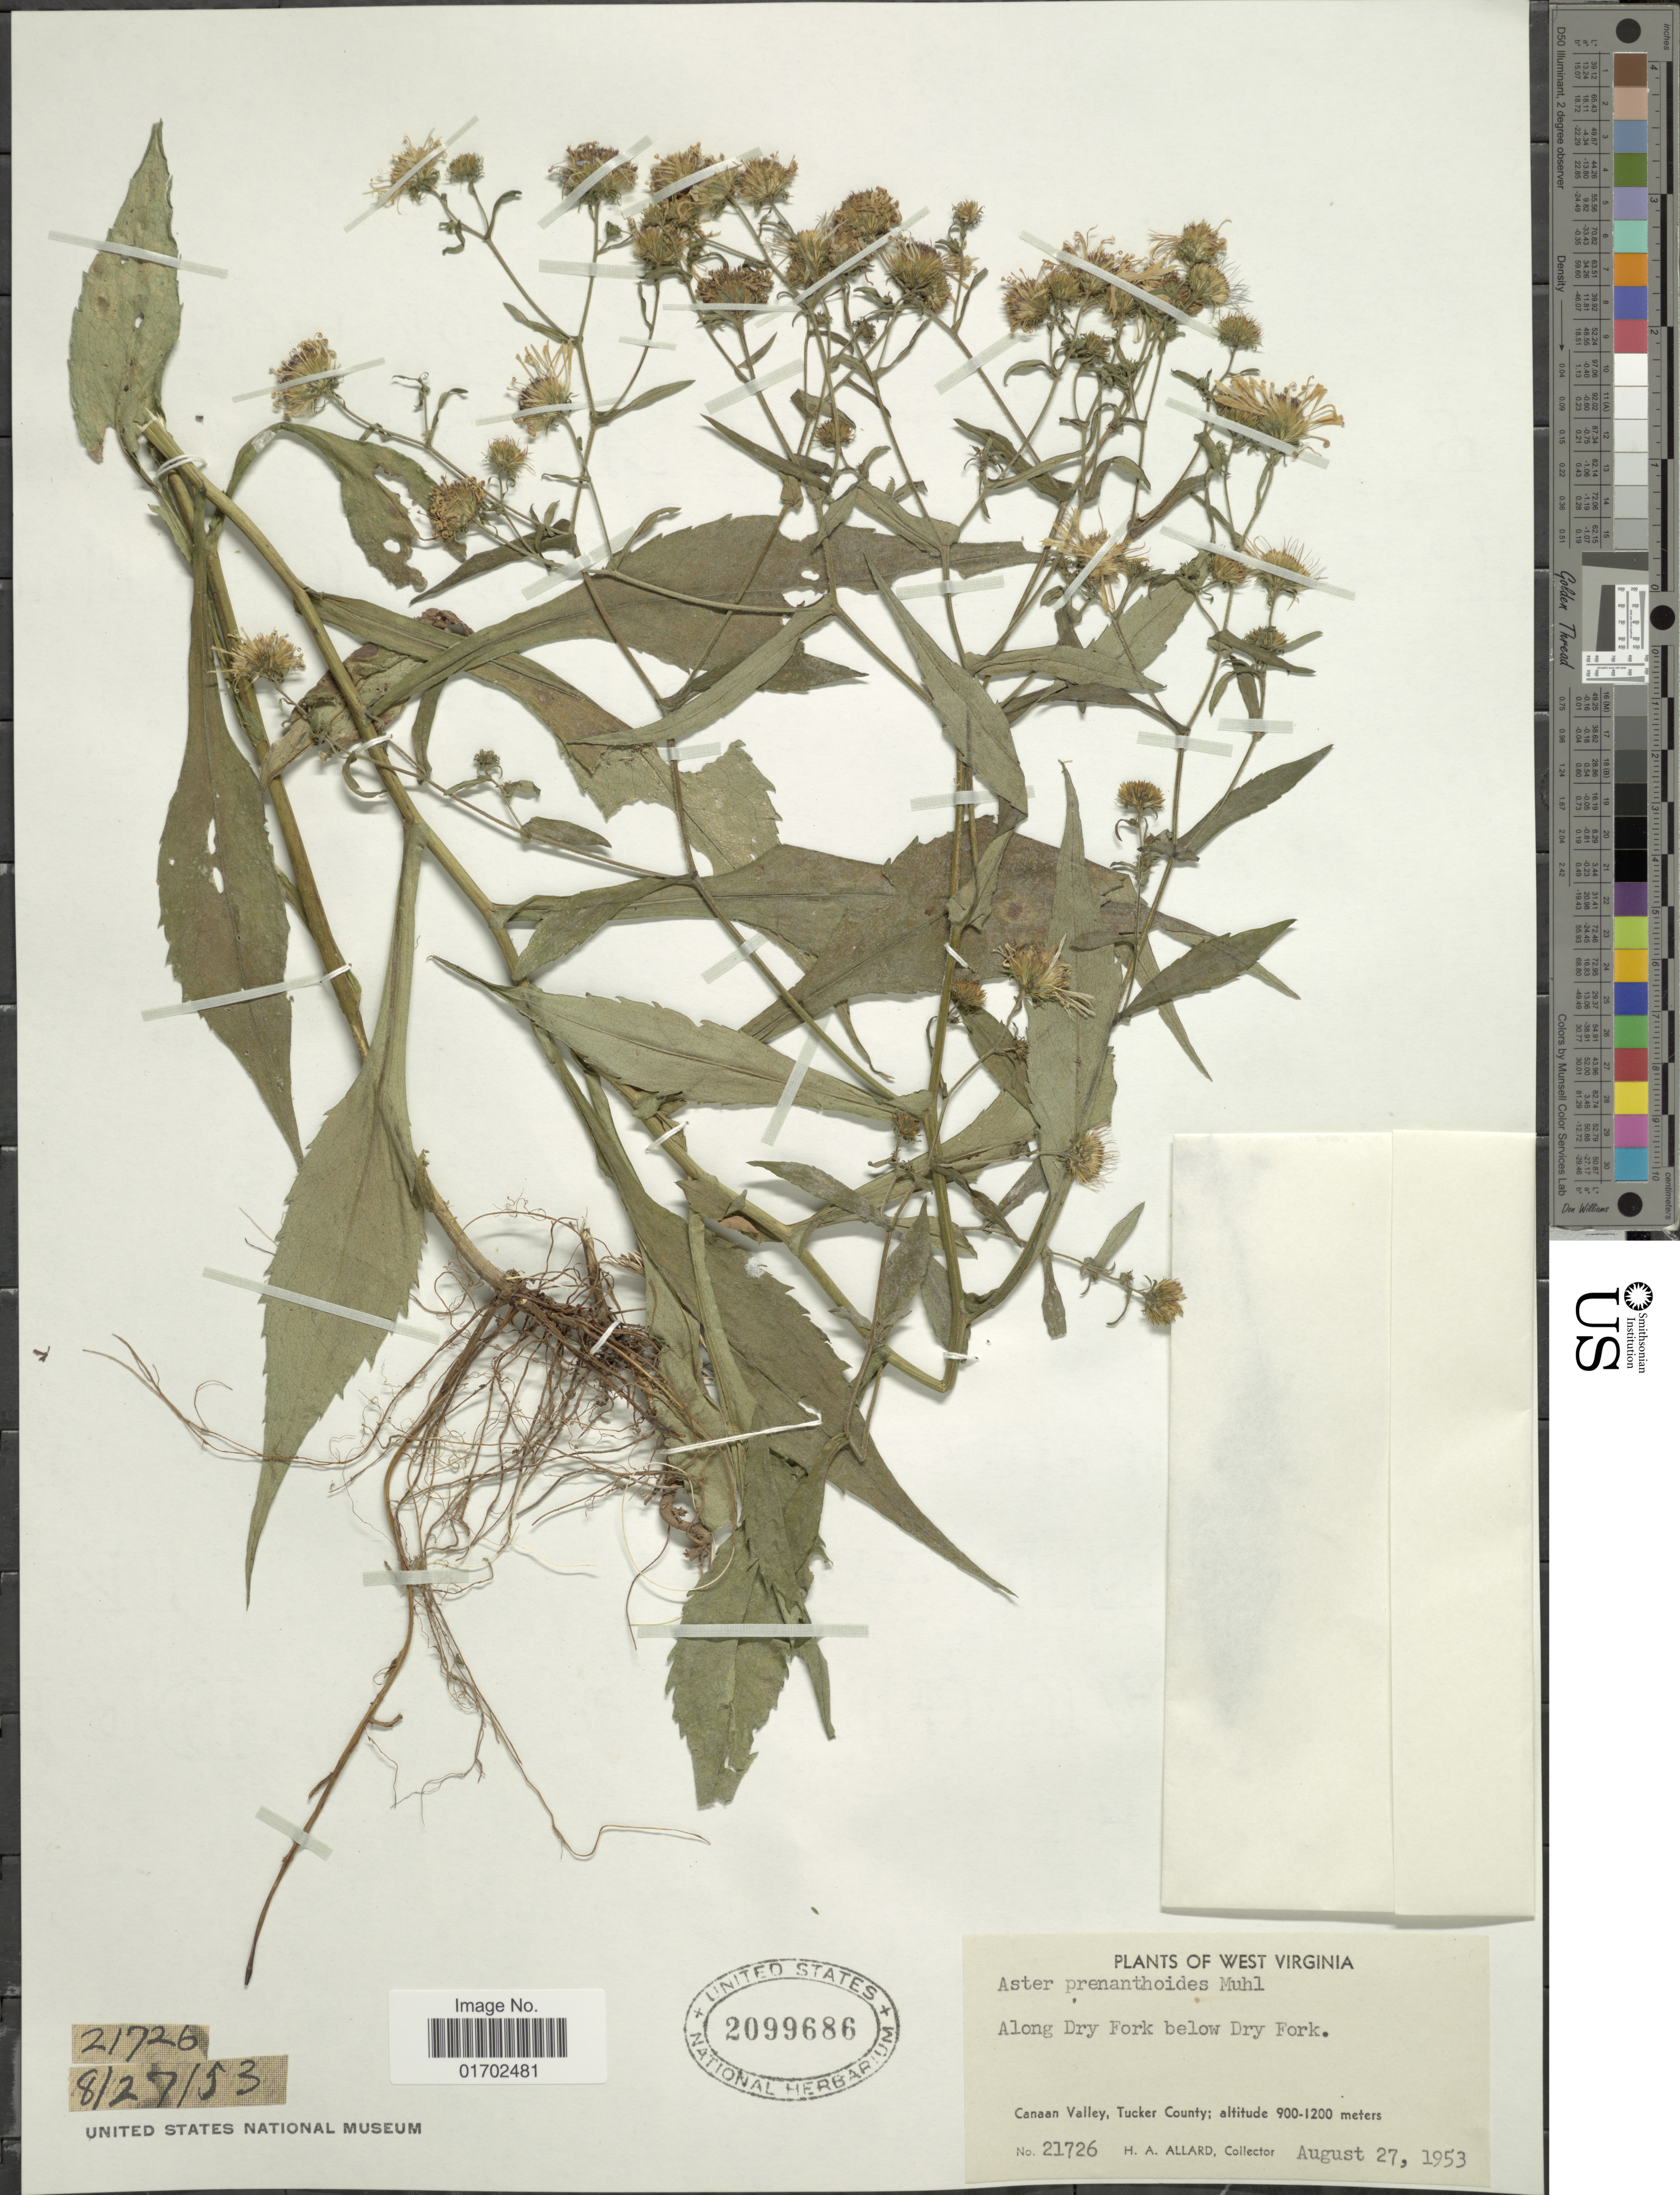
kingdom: Plantae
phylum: Tracheophyta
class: Magnoliopsida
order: Asterales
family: Asteraceae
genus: Symphyotrichum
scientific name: Symphyotrichum prenanthoides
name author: (Muhl. ex Willd.) G.L. Nesom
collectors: H. A. Allard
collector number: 21726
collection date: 1953-08-27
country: United States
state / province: West Virginia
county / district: Tucker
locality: Along Dry Fork below Dry Fork. Canaan Valley, Tucker County.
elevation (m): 900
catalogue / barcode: US 2099686